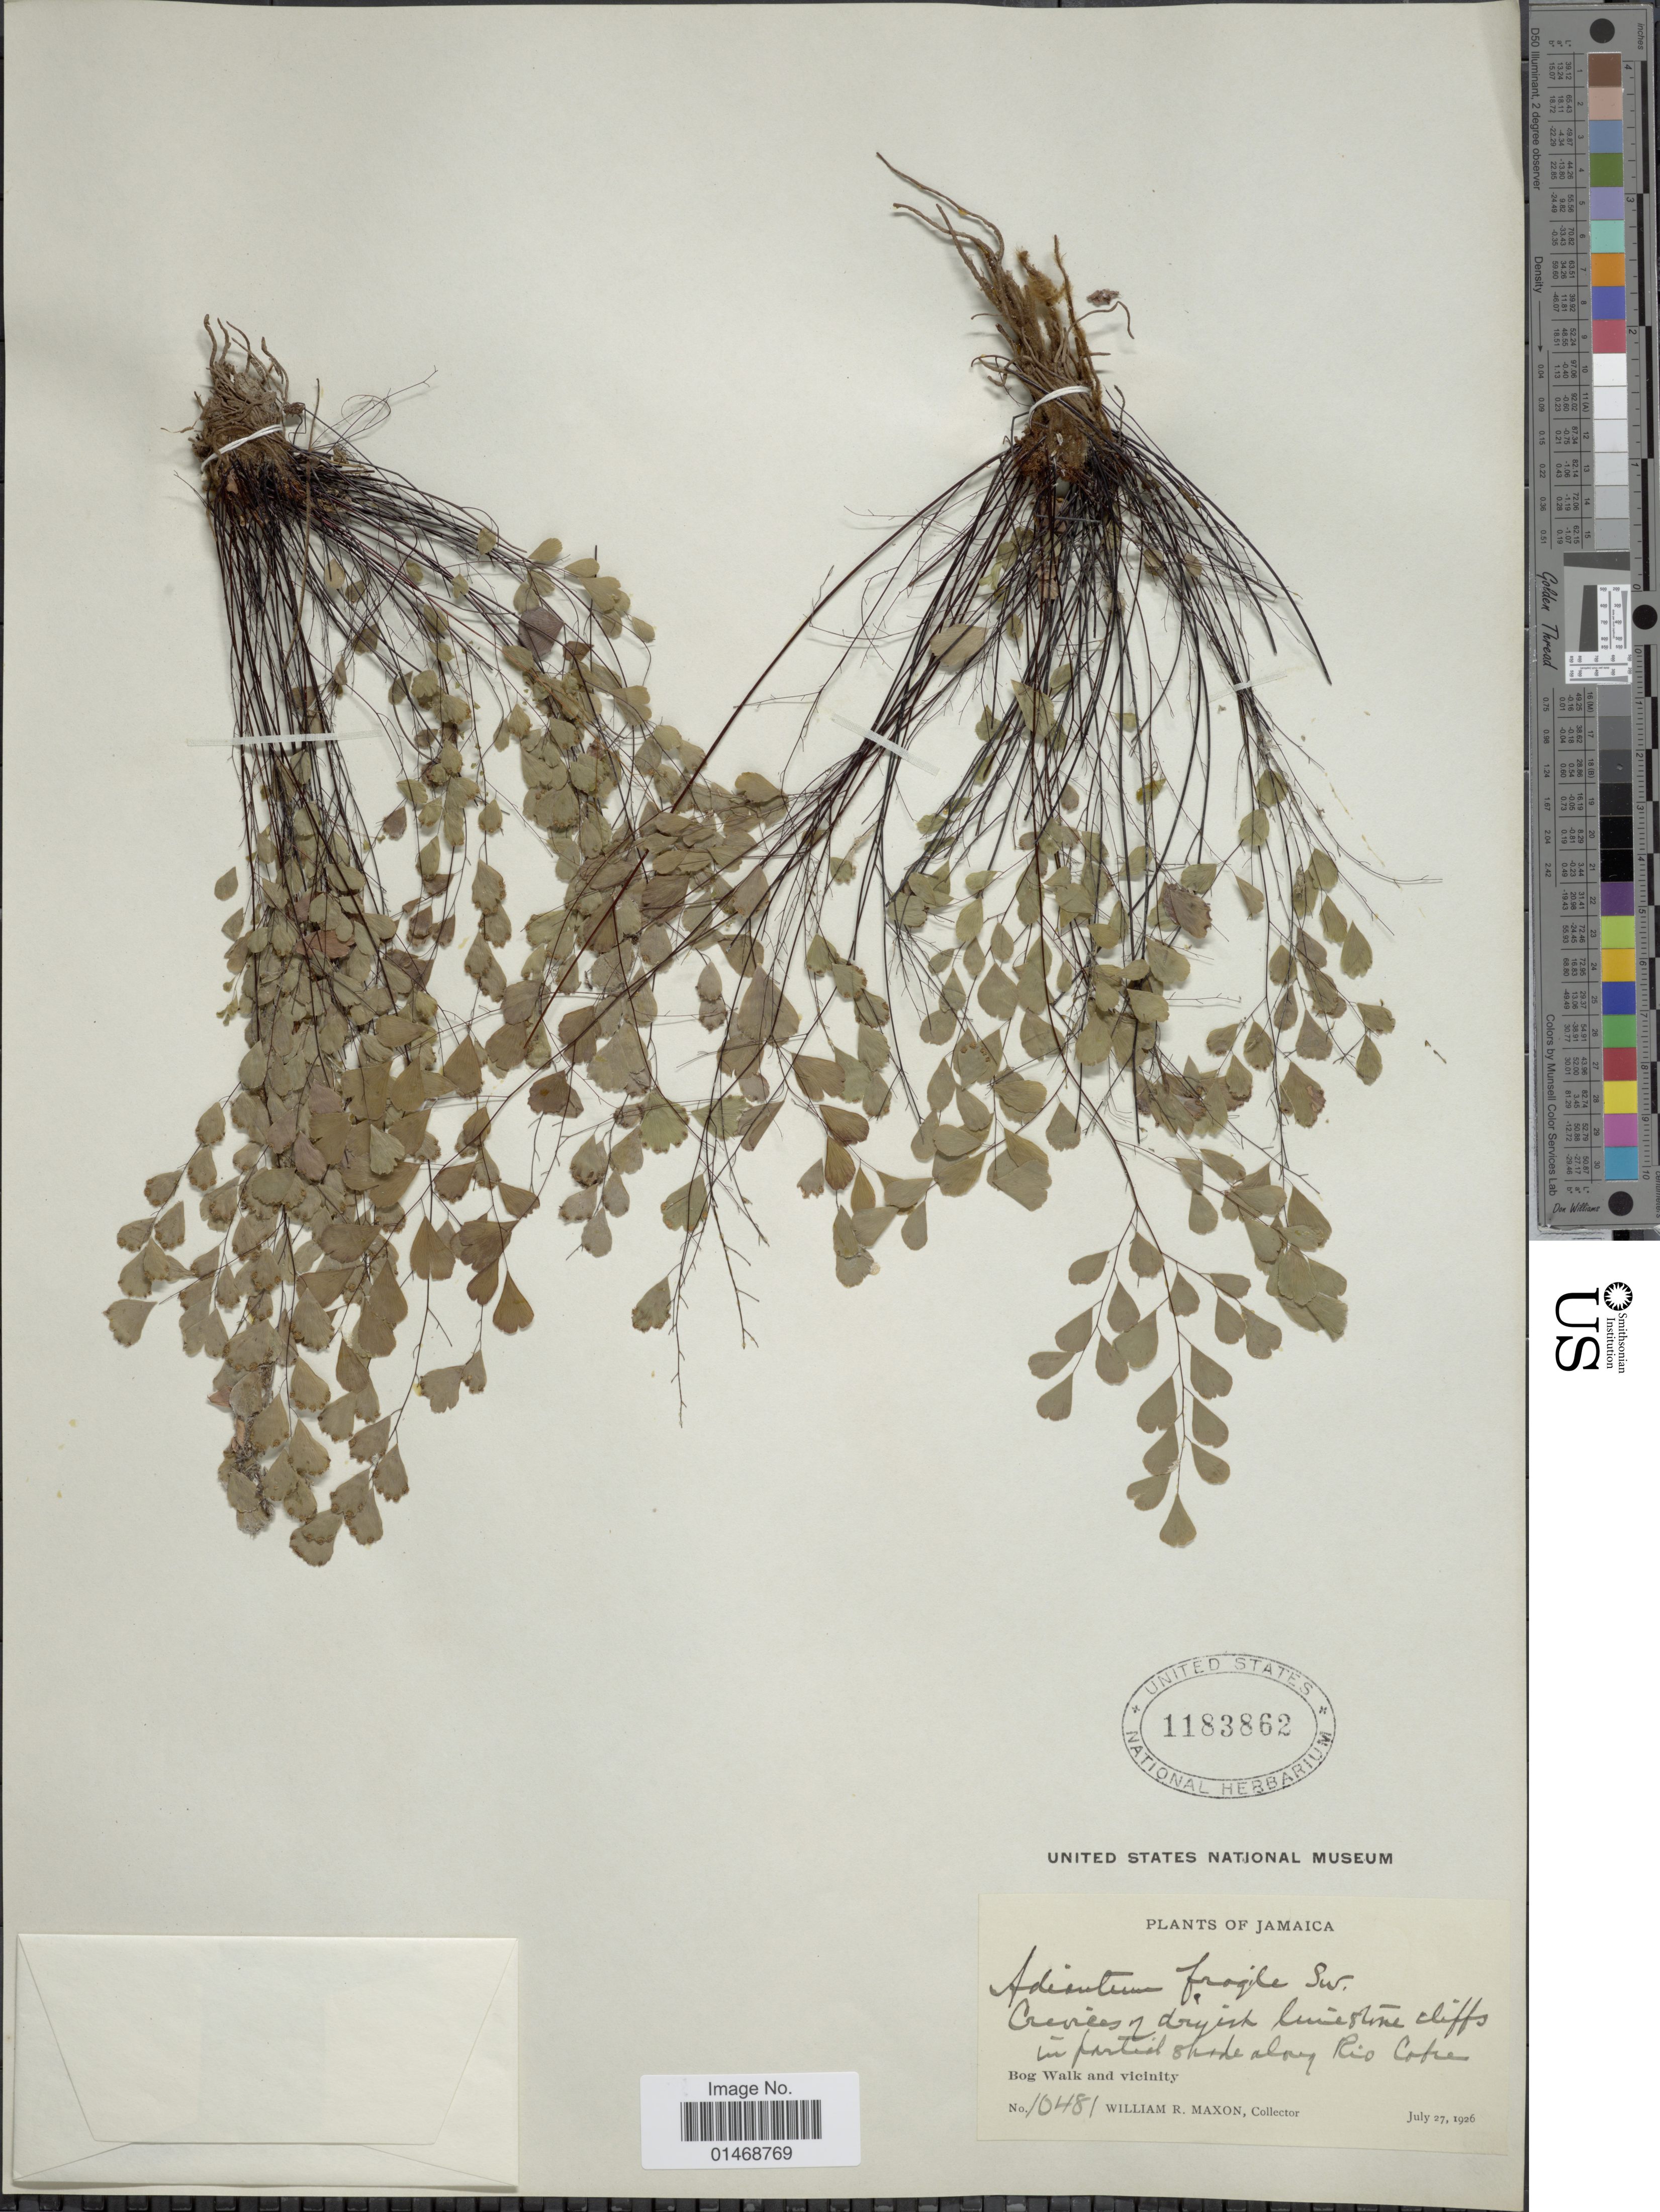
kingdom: Plantae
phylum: Tracheophyta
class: Polypodiopsida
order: Polypodiales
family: Pteridaceae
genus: Adiantum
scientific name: Adiantum fragile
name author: Sw.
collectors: W. R. Maxon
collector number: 10481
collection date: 1926-07-27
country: Jamaica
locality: In fartail shade along Rio Cobre, Bog Walk and vicinity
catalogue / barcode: US 1183862